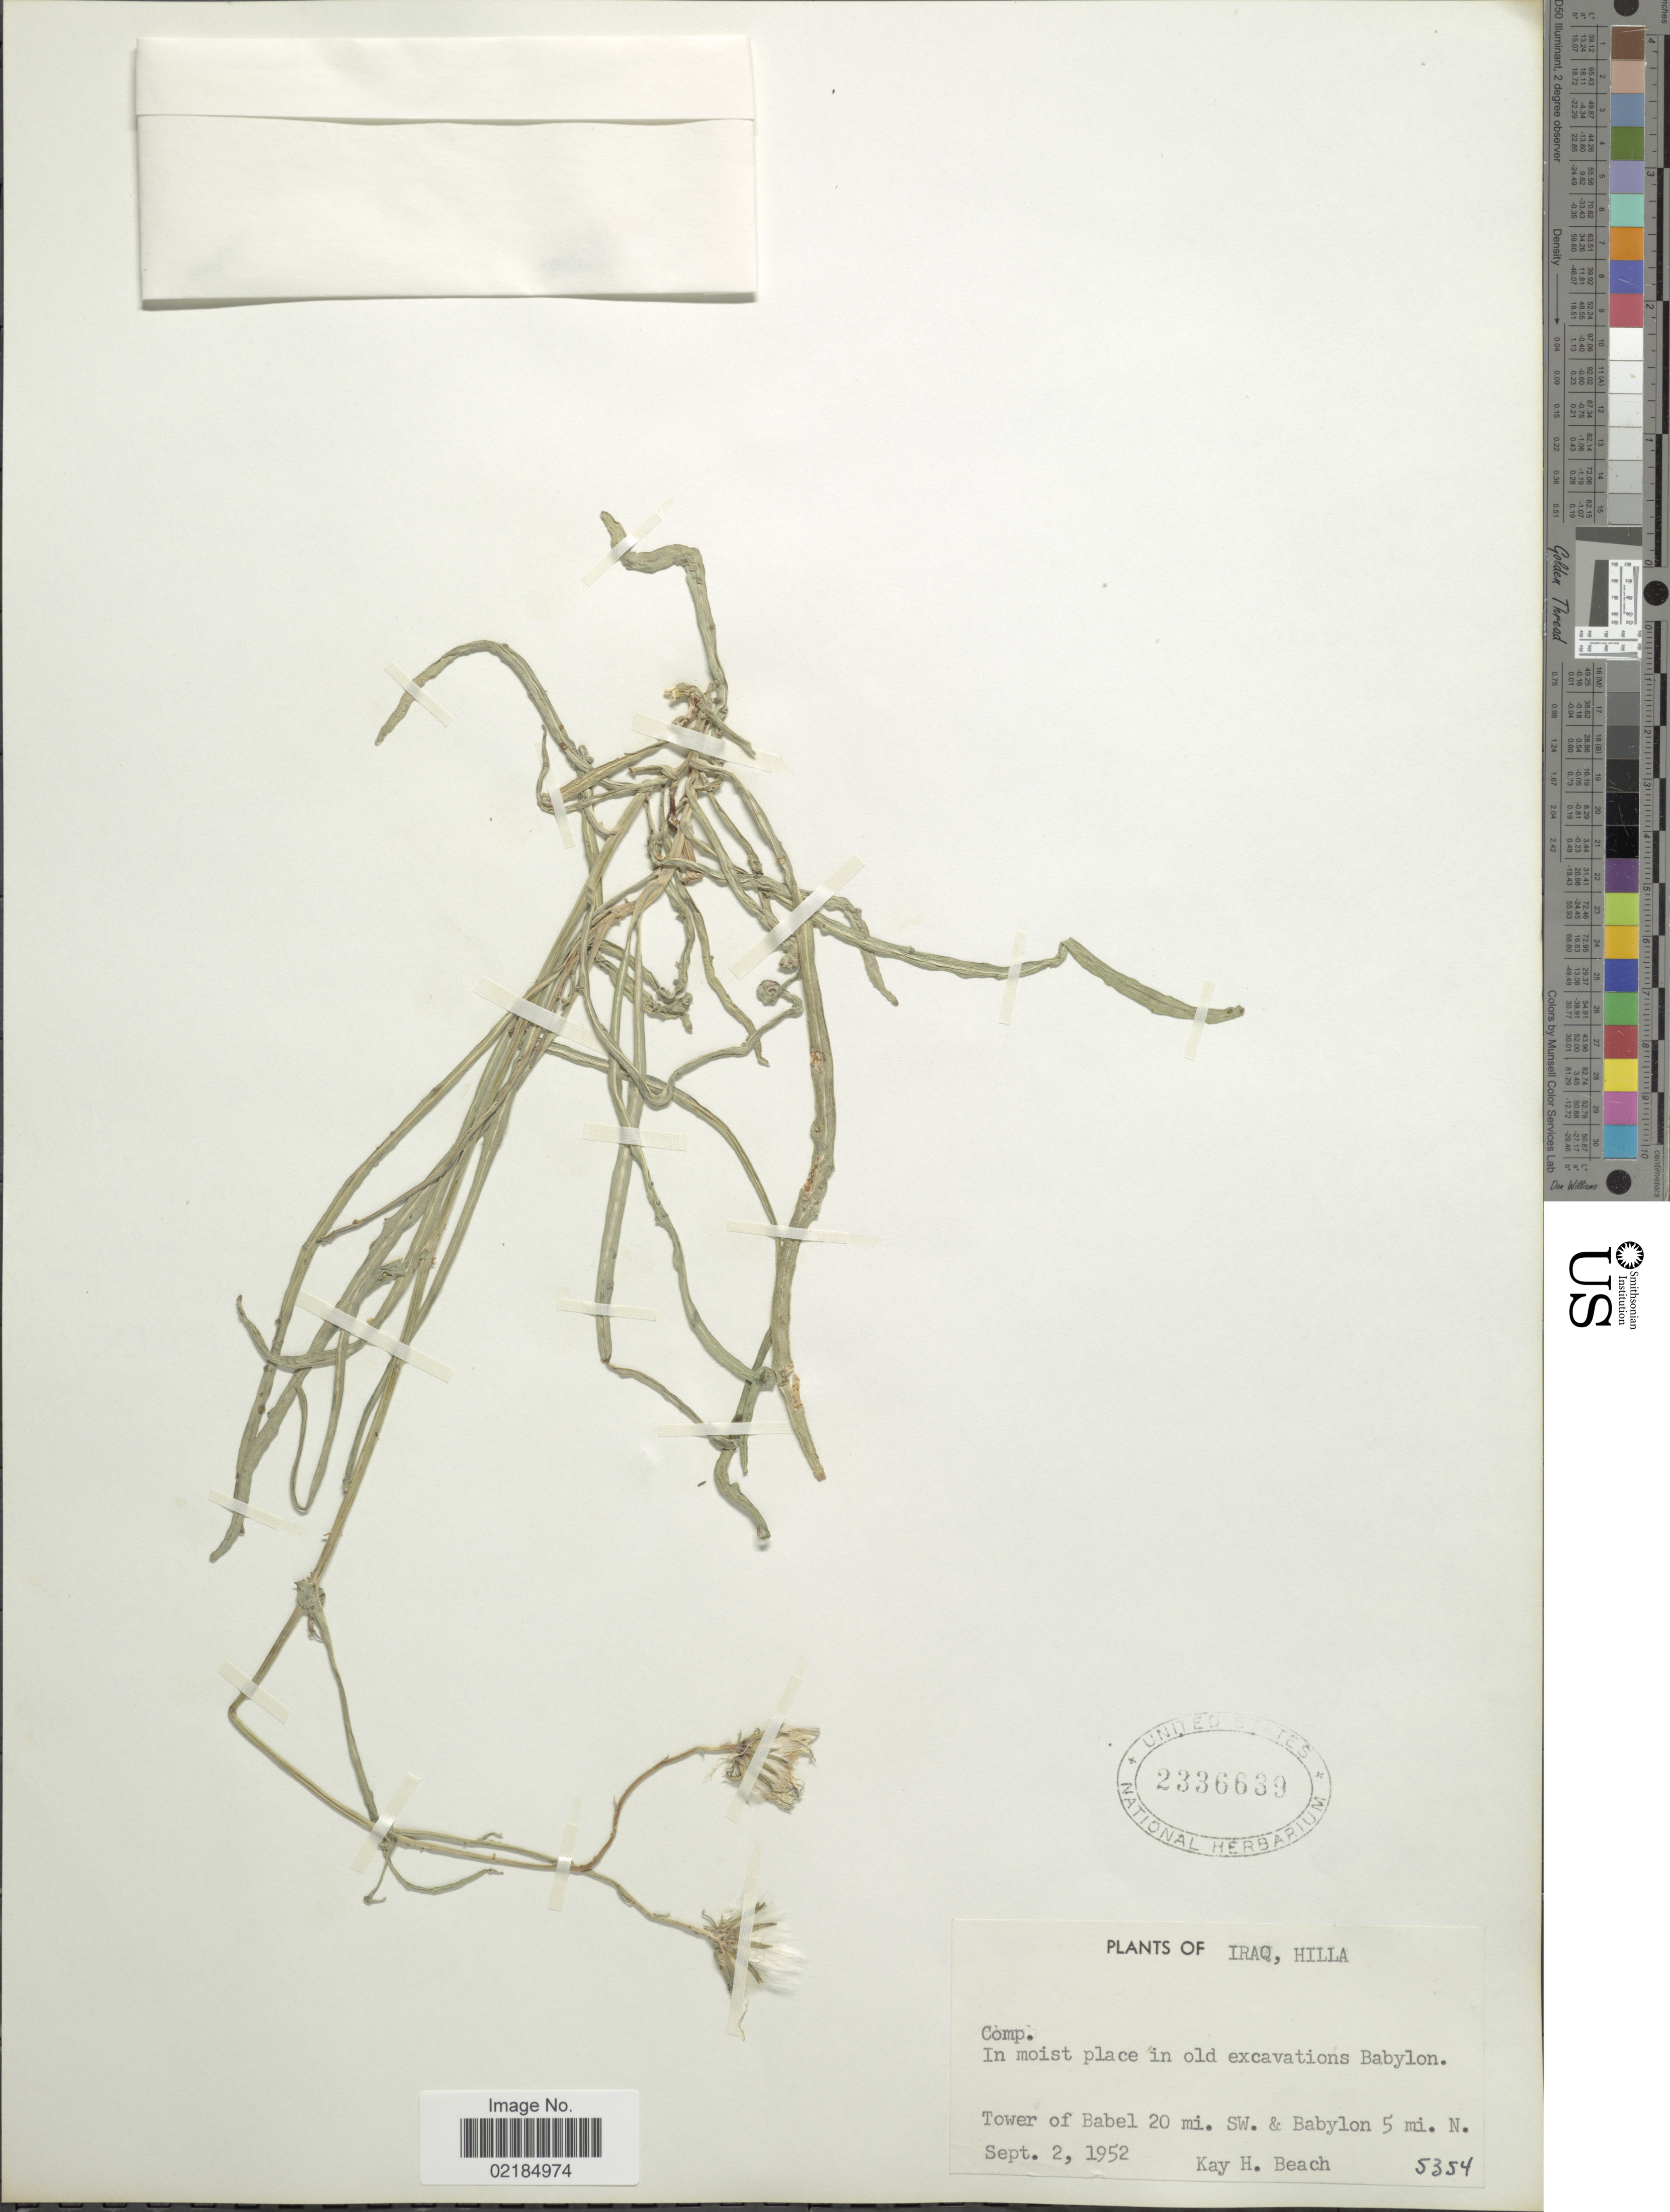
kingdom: Plantae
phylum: Tracheophyta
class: Magnoliopsida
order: Asterales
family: Asteraceae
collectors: K. H. Beach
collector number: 5354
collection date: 1952-09-02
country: Iraq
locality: Iraq, Hilla. Tower of Babel 20 mi. SW. & Babylon 5 mi. N.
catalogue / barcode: US 2336639